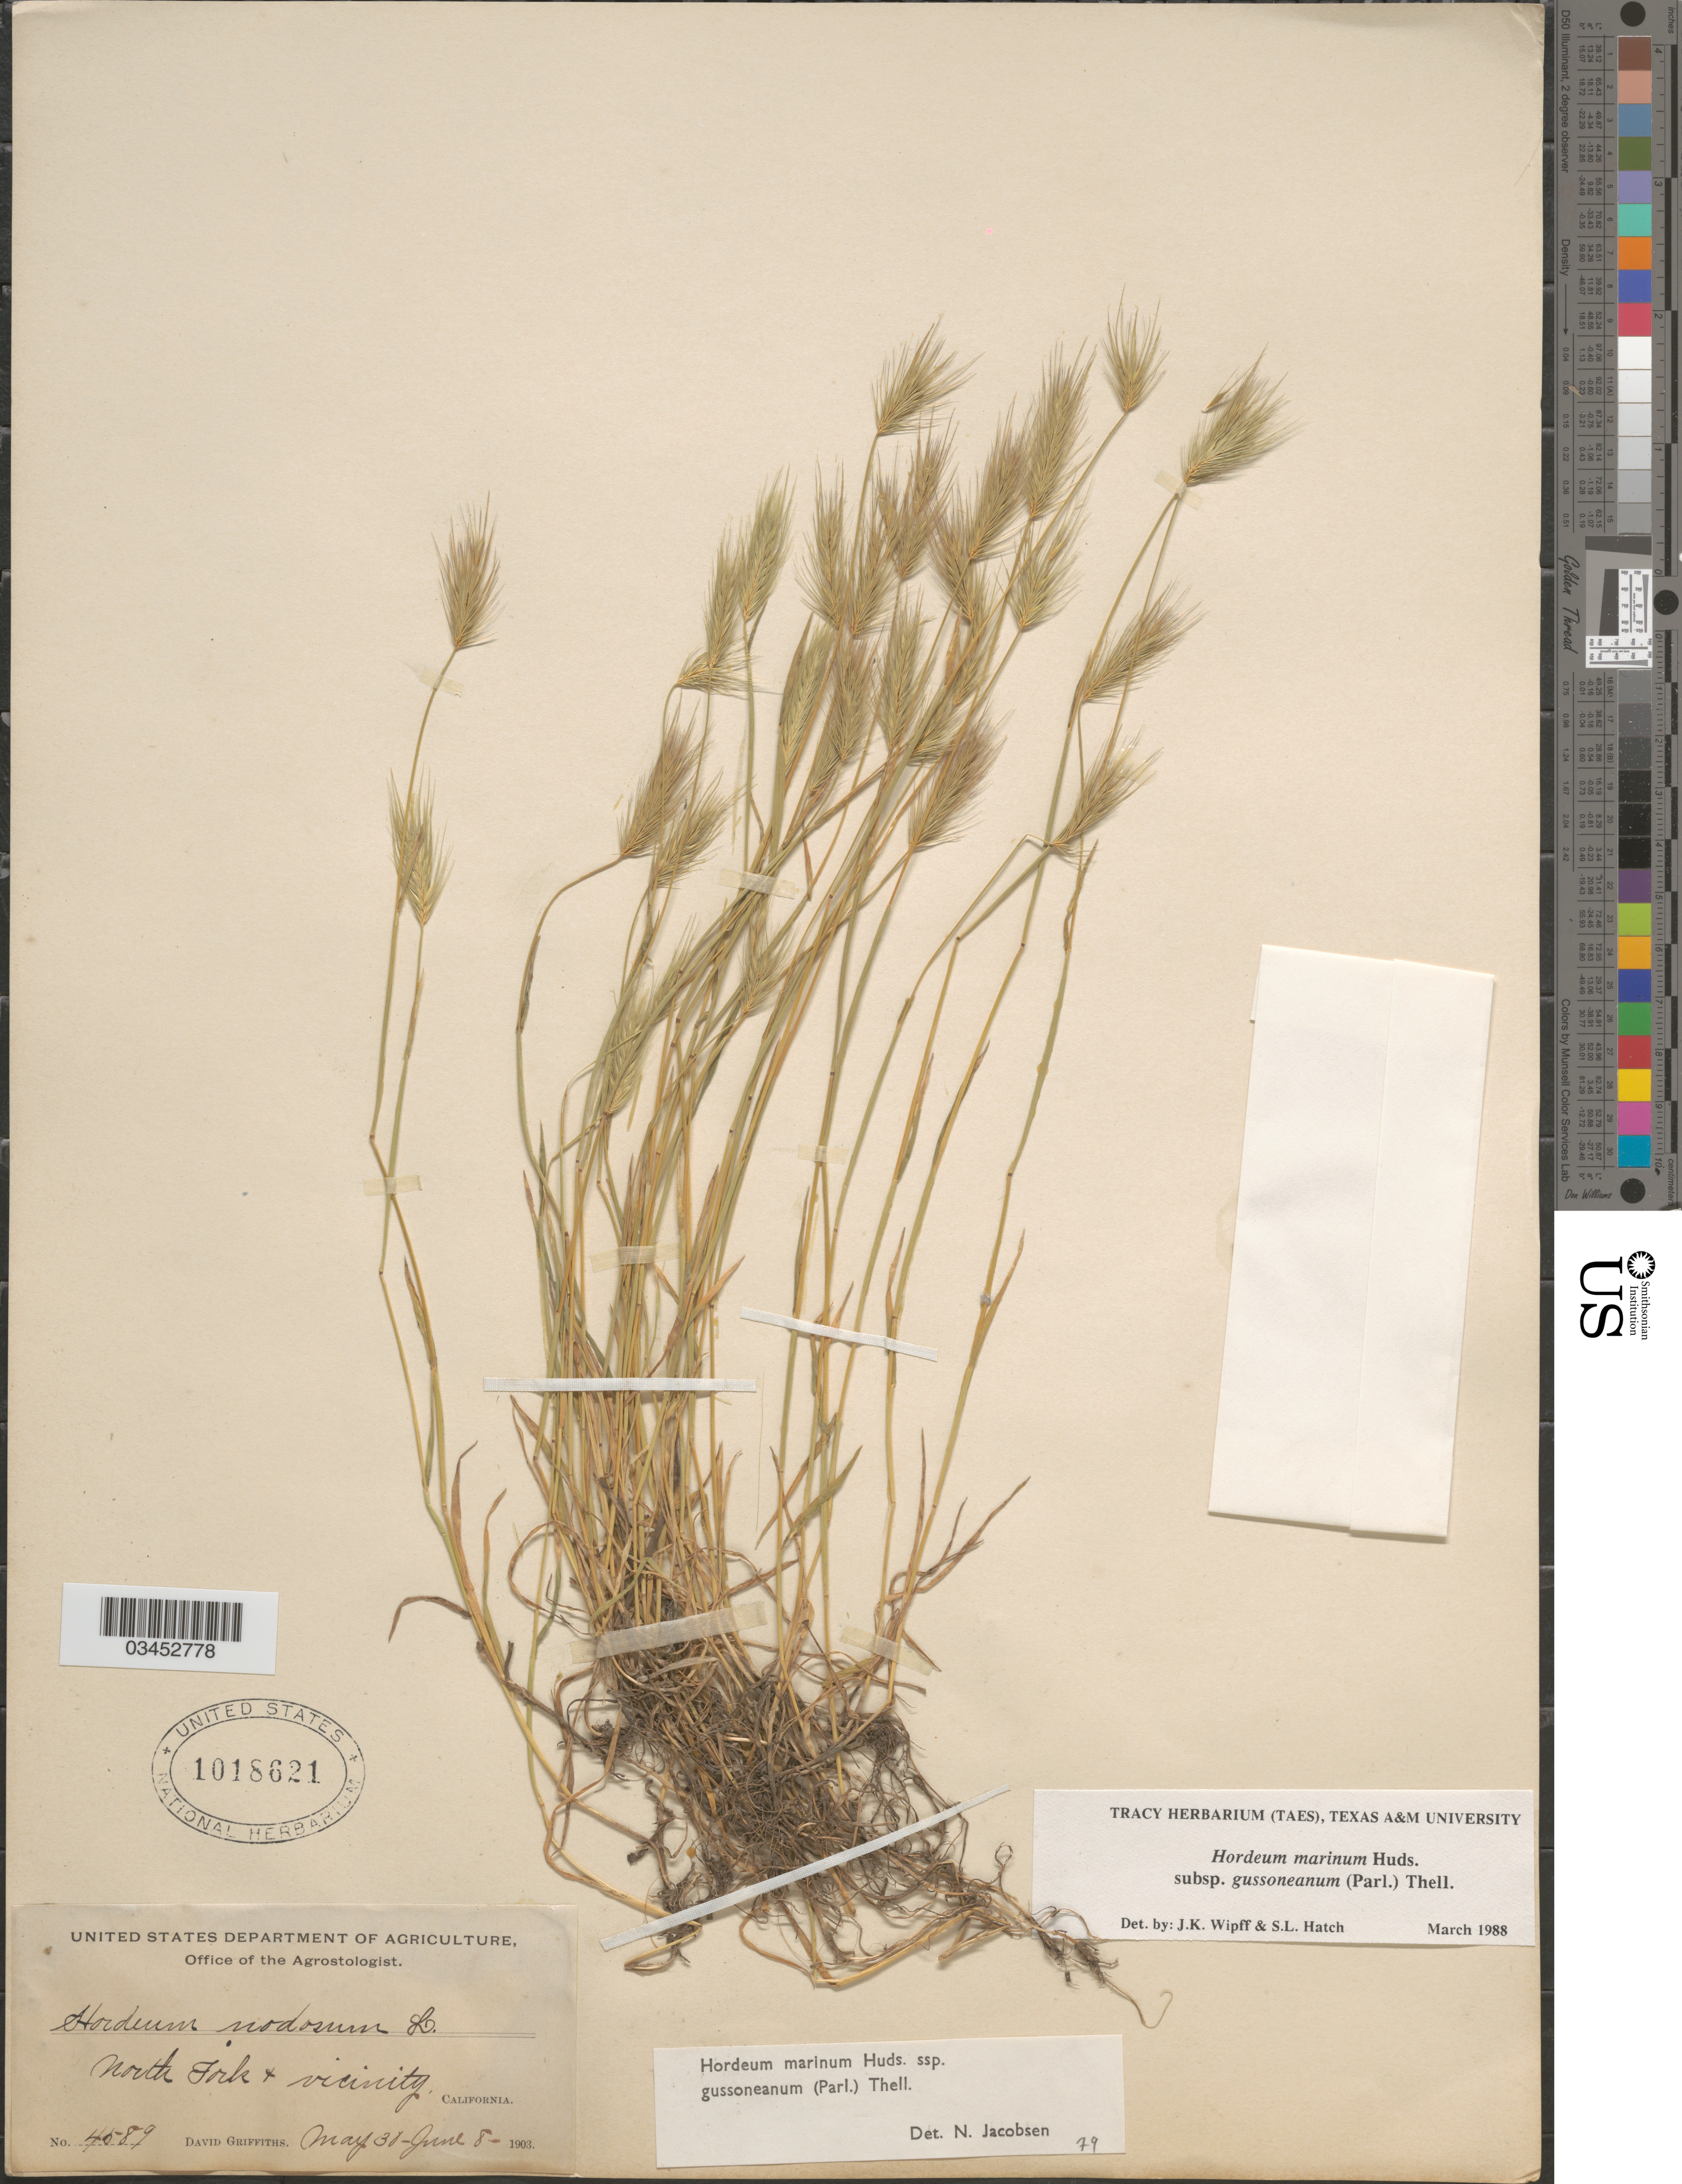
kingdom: Plantae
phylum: Tracheophyta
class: Liliopsida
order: Poales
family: Poaceae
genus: Hordeum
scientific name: Hordeum marinum subsp. gussoneanum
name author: (Parl.) Thell.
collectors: D. Griffiths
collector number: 4589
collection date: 1903-05-30/1903-06-08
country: United States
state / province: California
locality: North Fork & vicinity.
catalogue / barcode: US 1018621